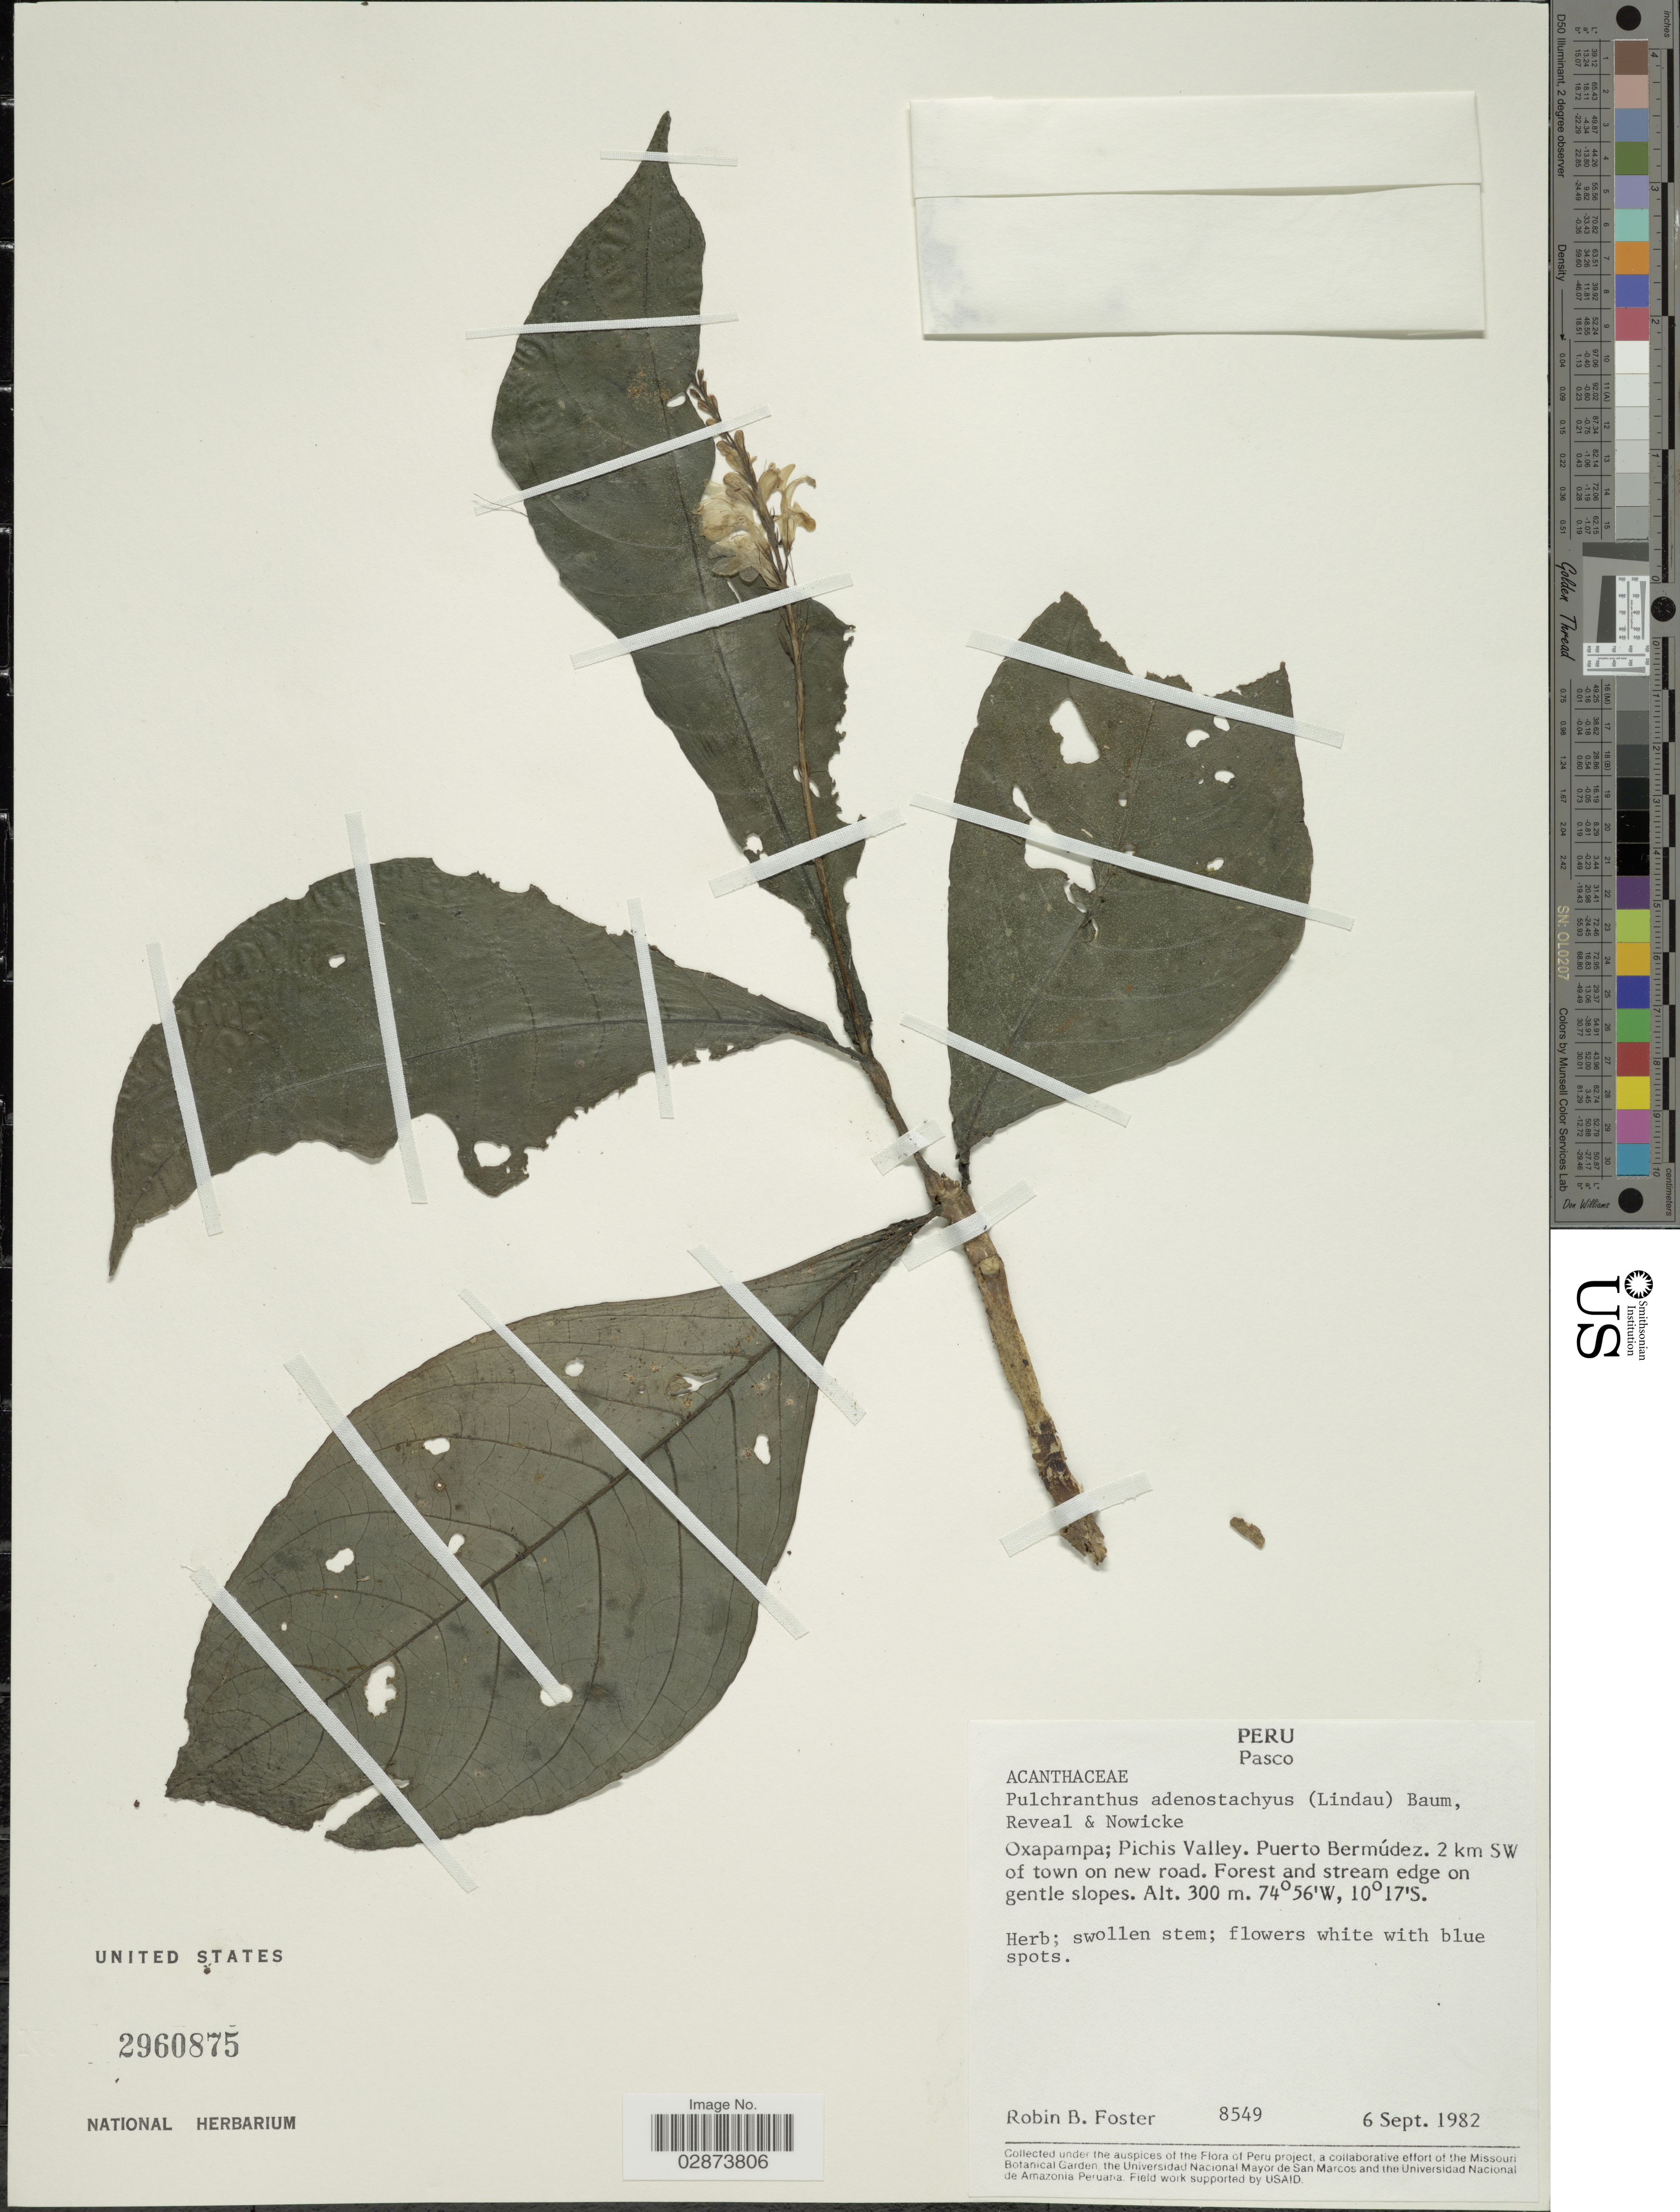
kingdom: Plantae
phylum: Tracheophyta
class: Magnoliopsida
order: Lamiales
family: Acanthaceae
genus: Pulchranthus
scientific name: Pulchranthus adenostachyus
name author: (Lindau) V.M. Baum et al.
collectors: R. B. Foster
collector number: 8549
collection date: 1982-09-06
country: Peru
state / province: Pasco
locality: Oxapampa; Pichis Valley. Puerto Bermúdez. 2 km SW of town on new road.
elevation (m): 300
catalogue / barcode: US 2960875